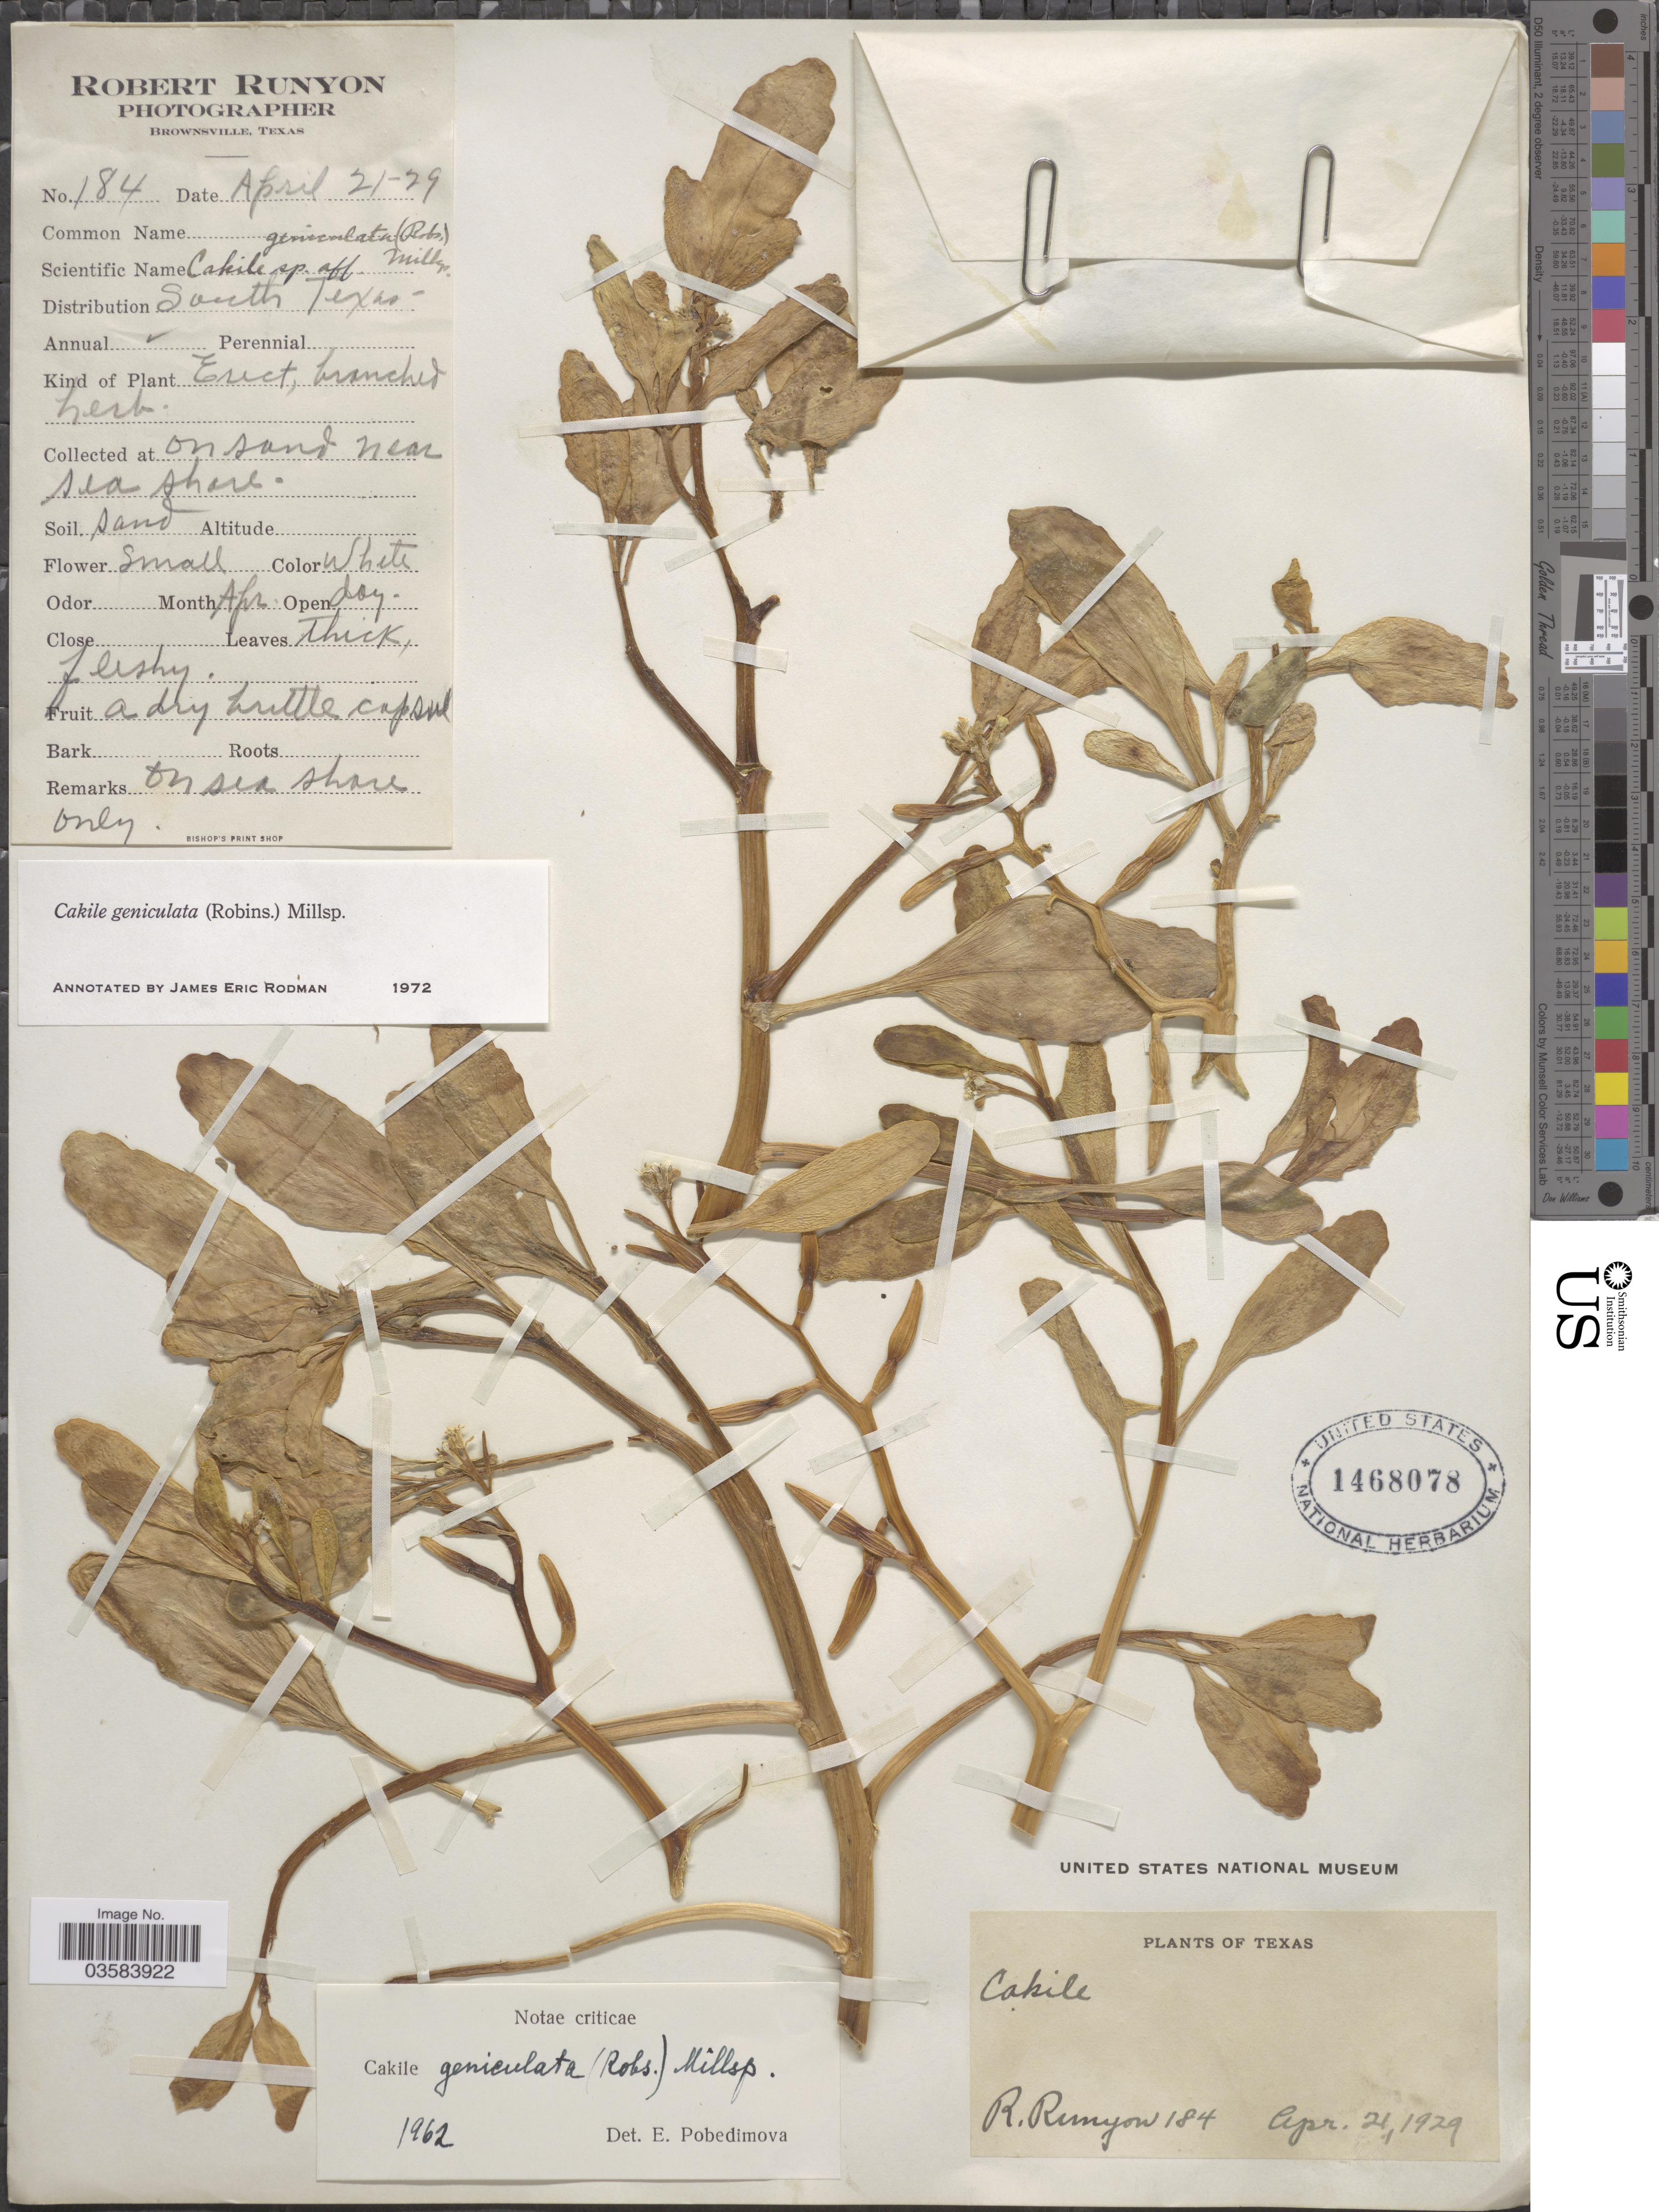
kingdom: Plantae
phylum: Tracheophyta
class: Magnoliopsida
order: Brassicales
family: Brassicaceae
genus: Cakile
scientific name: Cakile geniculata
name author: (B.L. Rob.) Millsp.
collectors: R. Runyon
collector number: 184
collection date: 1929-04-21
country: United States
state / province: Texas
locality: Brownsville. On sand near sea shore. South Texas.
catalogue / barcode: US 1468078